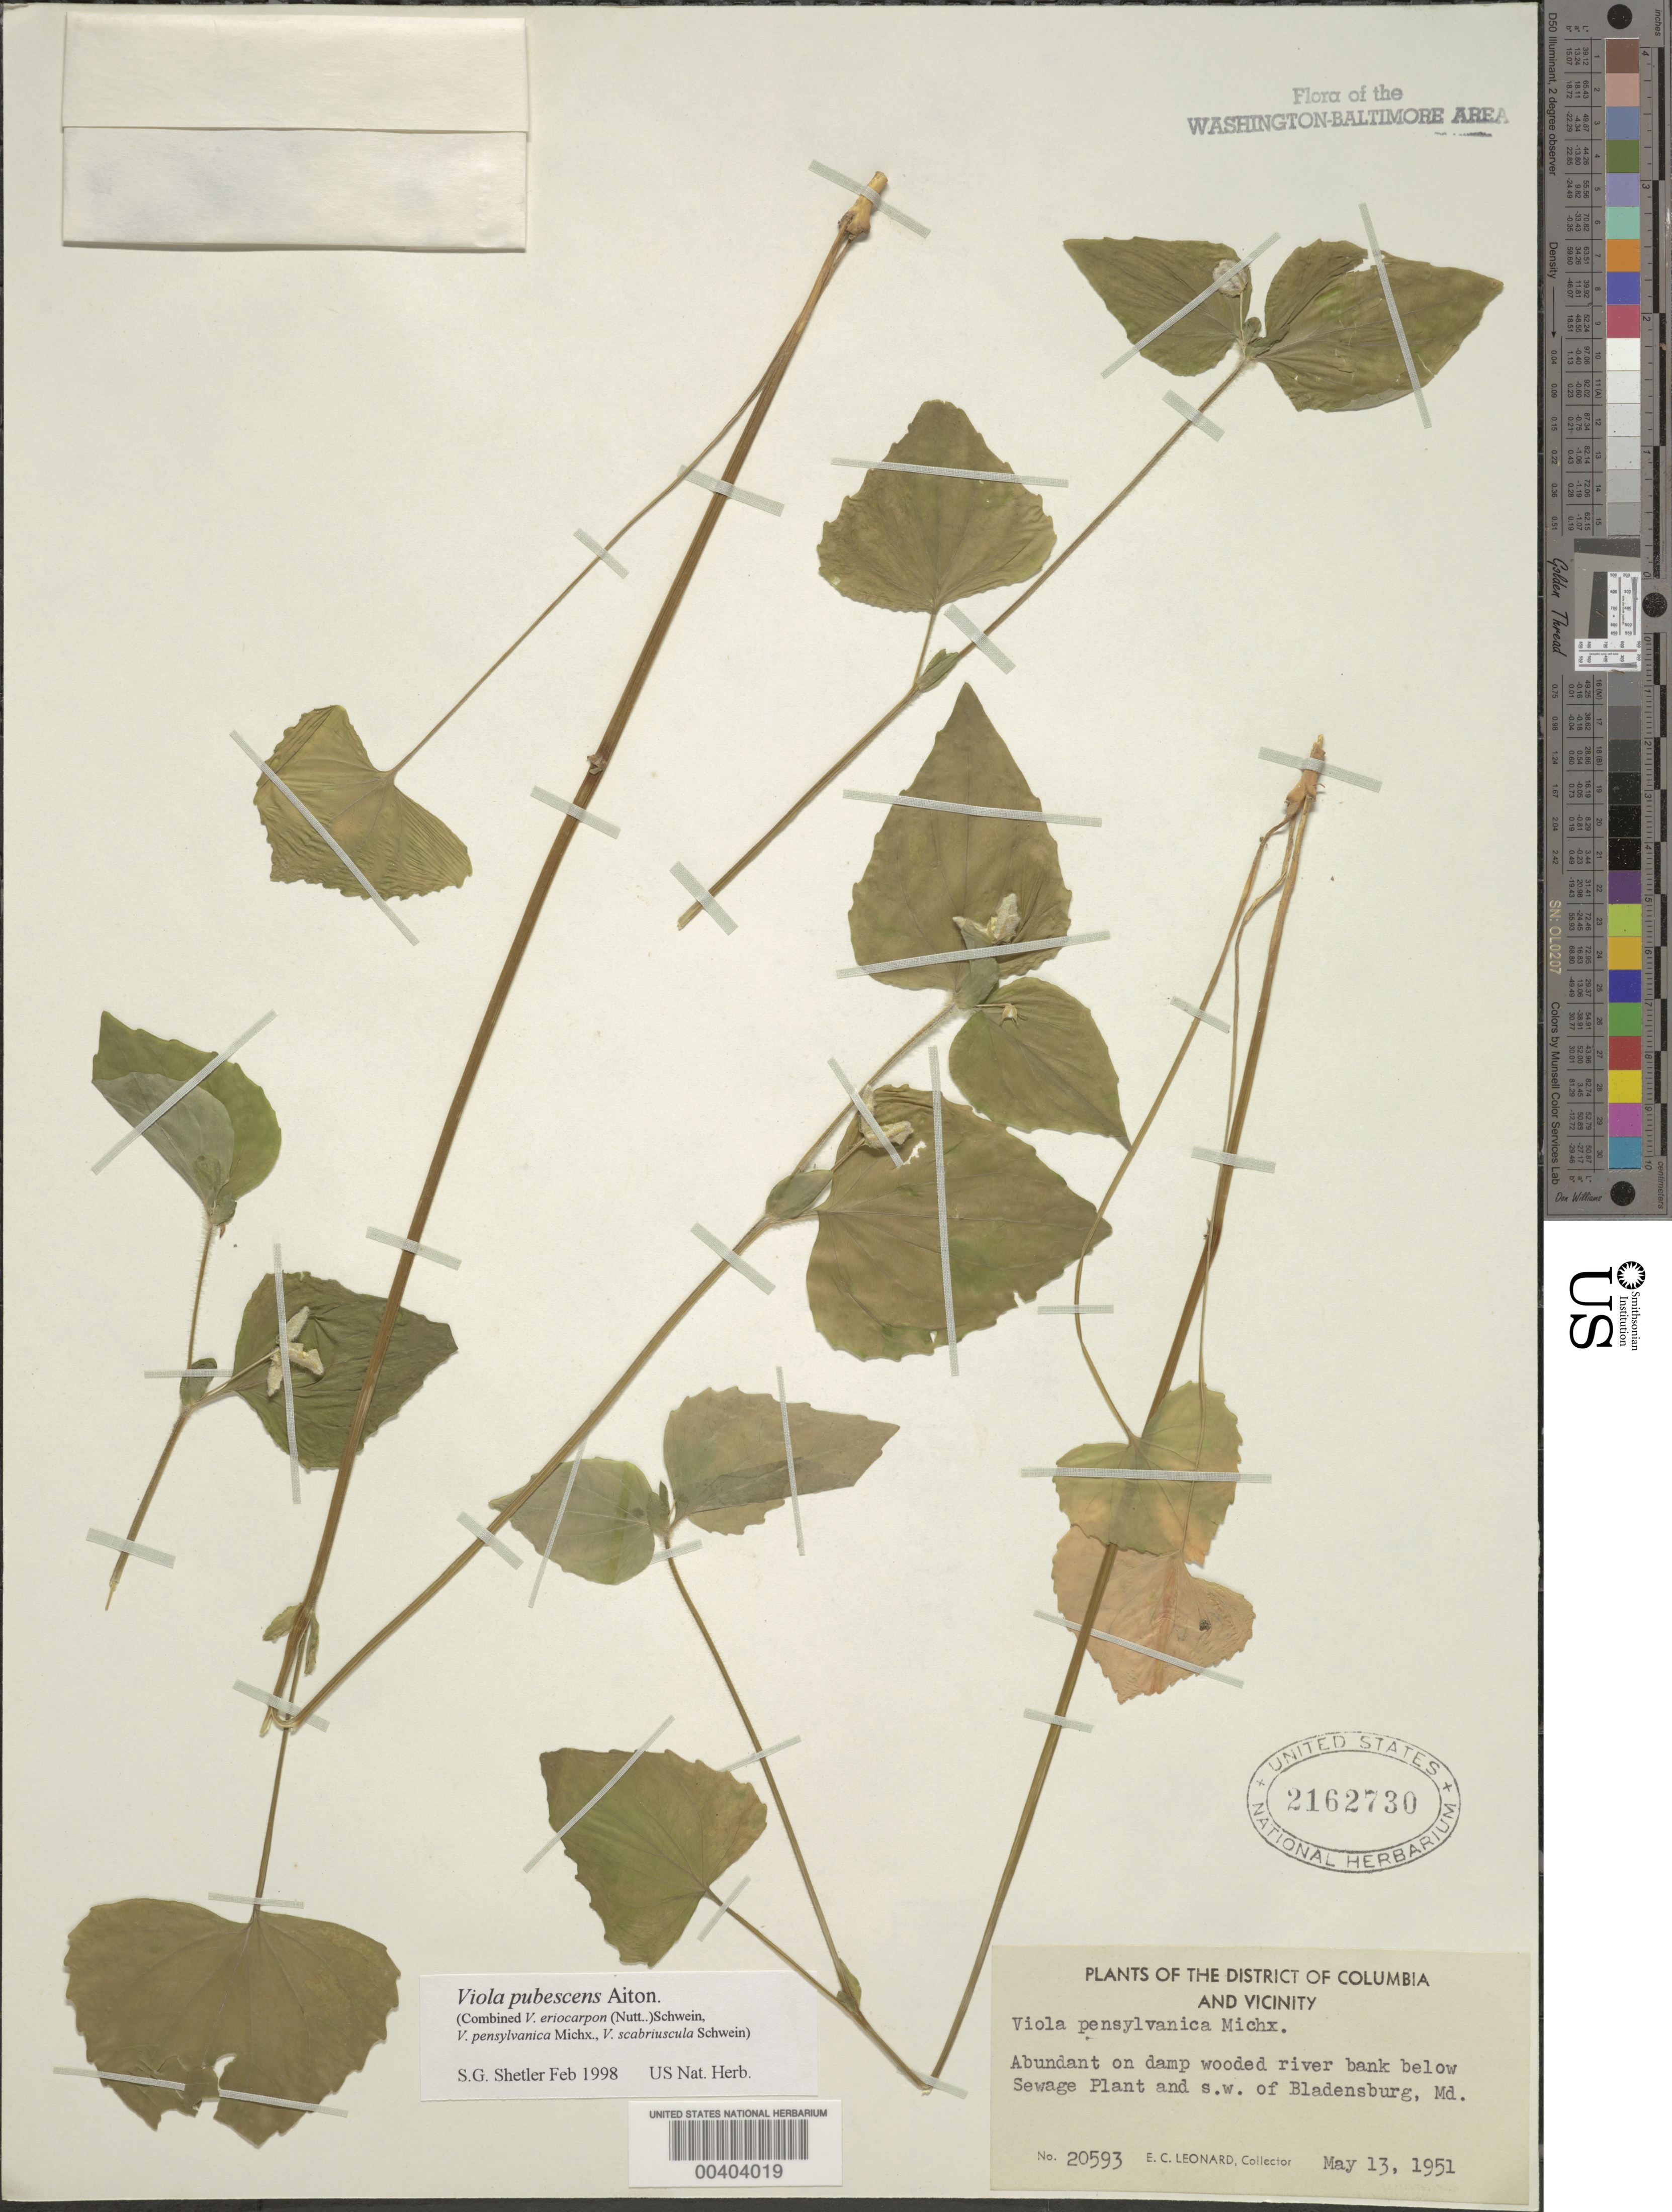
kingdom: Plantae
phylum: Tracheophyta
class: Magnoliopsida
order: Malpighiales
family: Violaceae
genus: Viola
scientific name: Viola pubescens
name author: Aiton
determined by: Shetler, Stanwyn G., (US), NMNH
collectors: E. C. Leonard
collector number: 20593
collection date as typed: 13 May 1951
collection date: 1951-05-13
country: United States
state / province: Maryland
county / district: Prince George's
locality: Below Sewage Plant, southwest of Bladensburg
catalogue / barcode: US 2162730